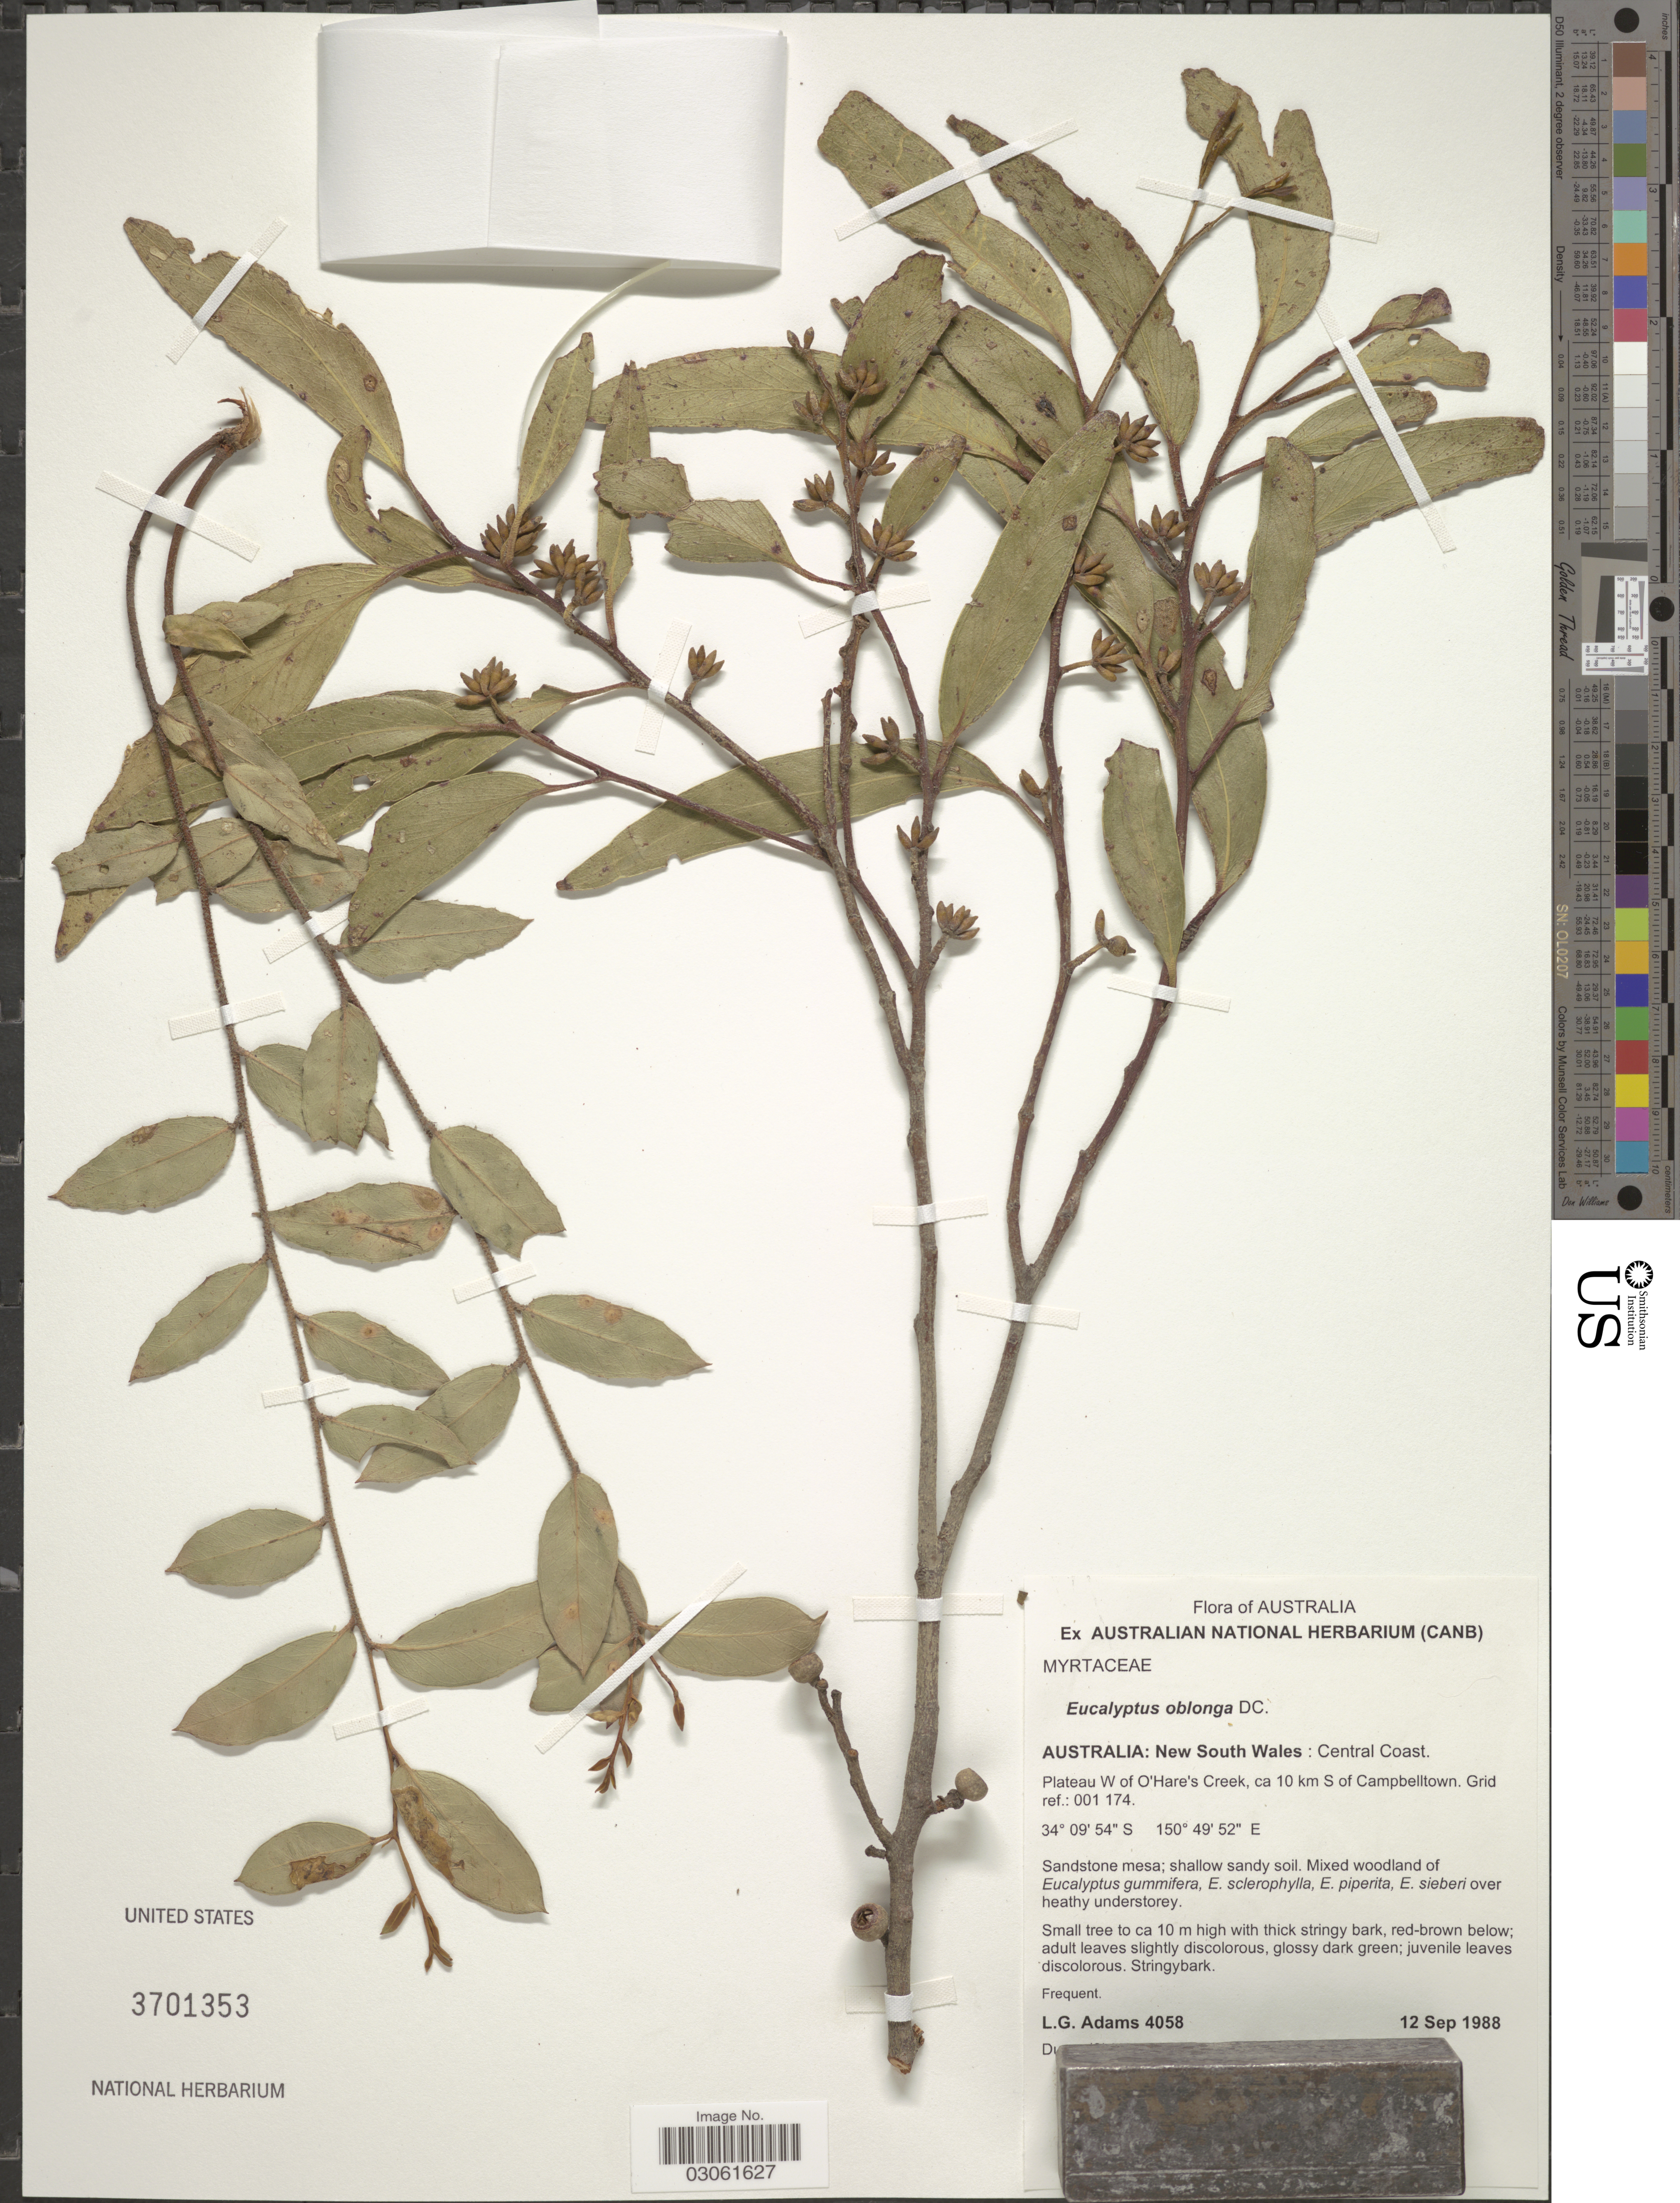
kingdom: Plantae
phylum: Tracheophyta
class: Magnoliopsida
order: Myrtales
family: Myrtaceae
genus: Eucalyptus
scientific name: Eucalyptus oblonga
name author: DC.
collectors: L. G. Adams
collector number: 4058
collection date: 1988-09-12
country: Australia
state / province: New South Wales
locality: Central coast. Plateau W of O'Hare's Creek, ca 10 km S of Campbelltown. Grid ref.: 001 174.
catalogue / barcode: US 3701353